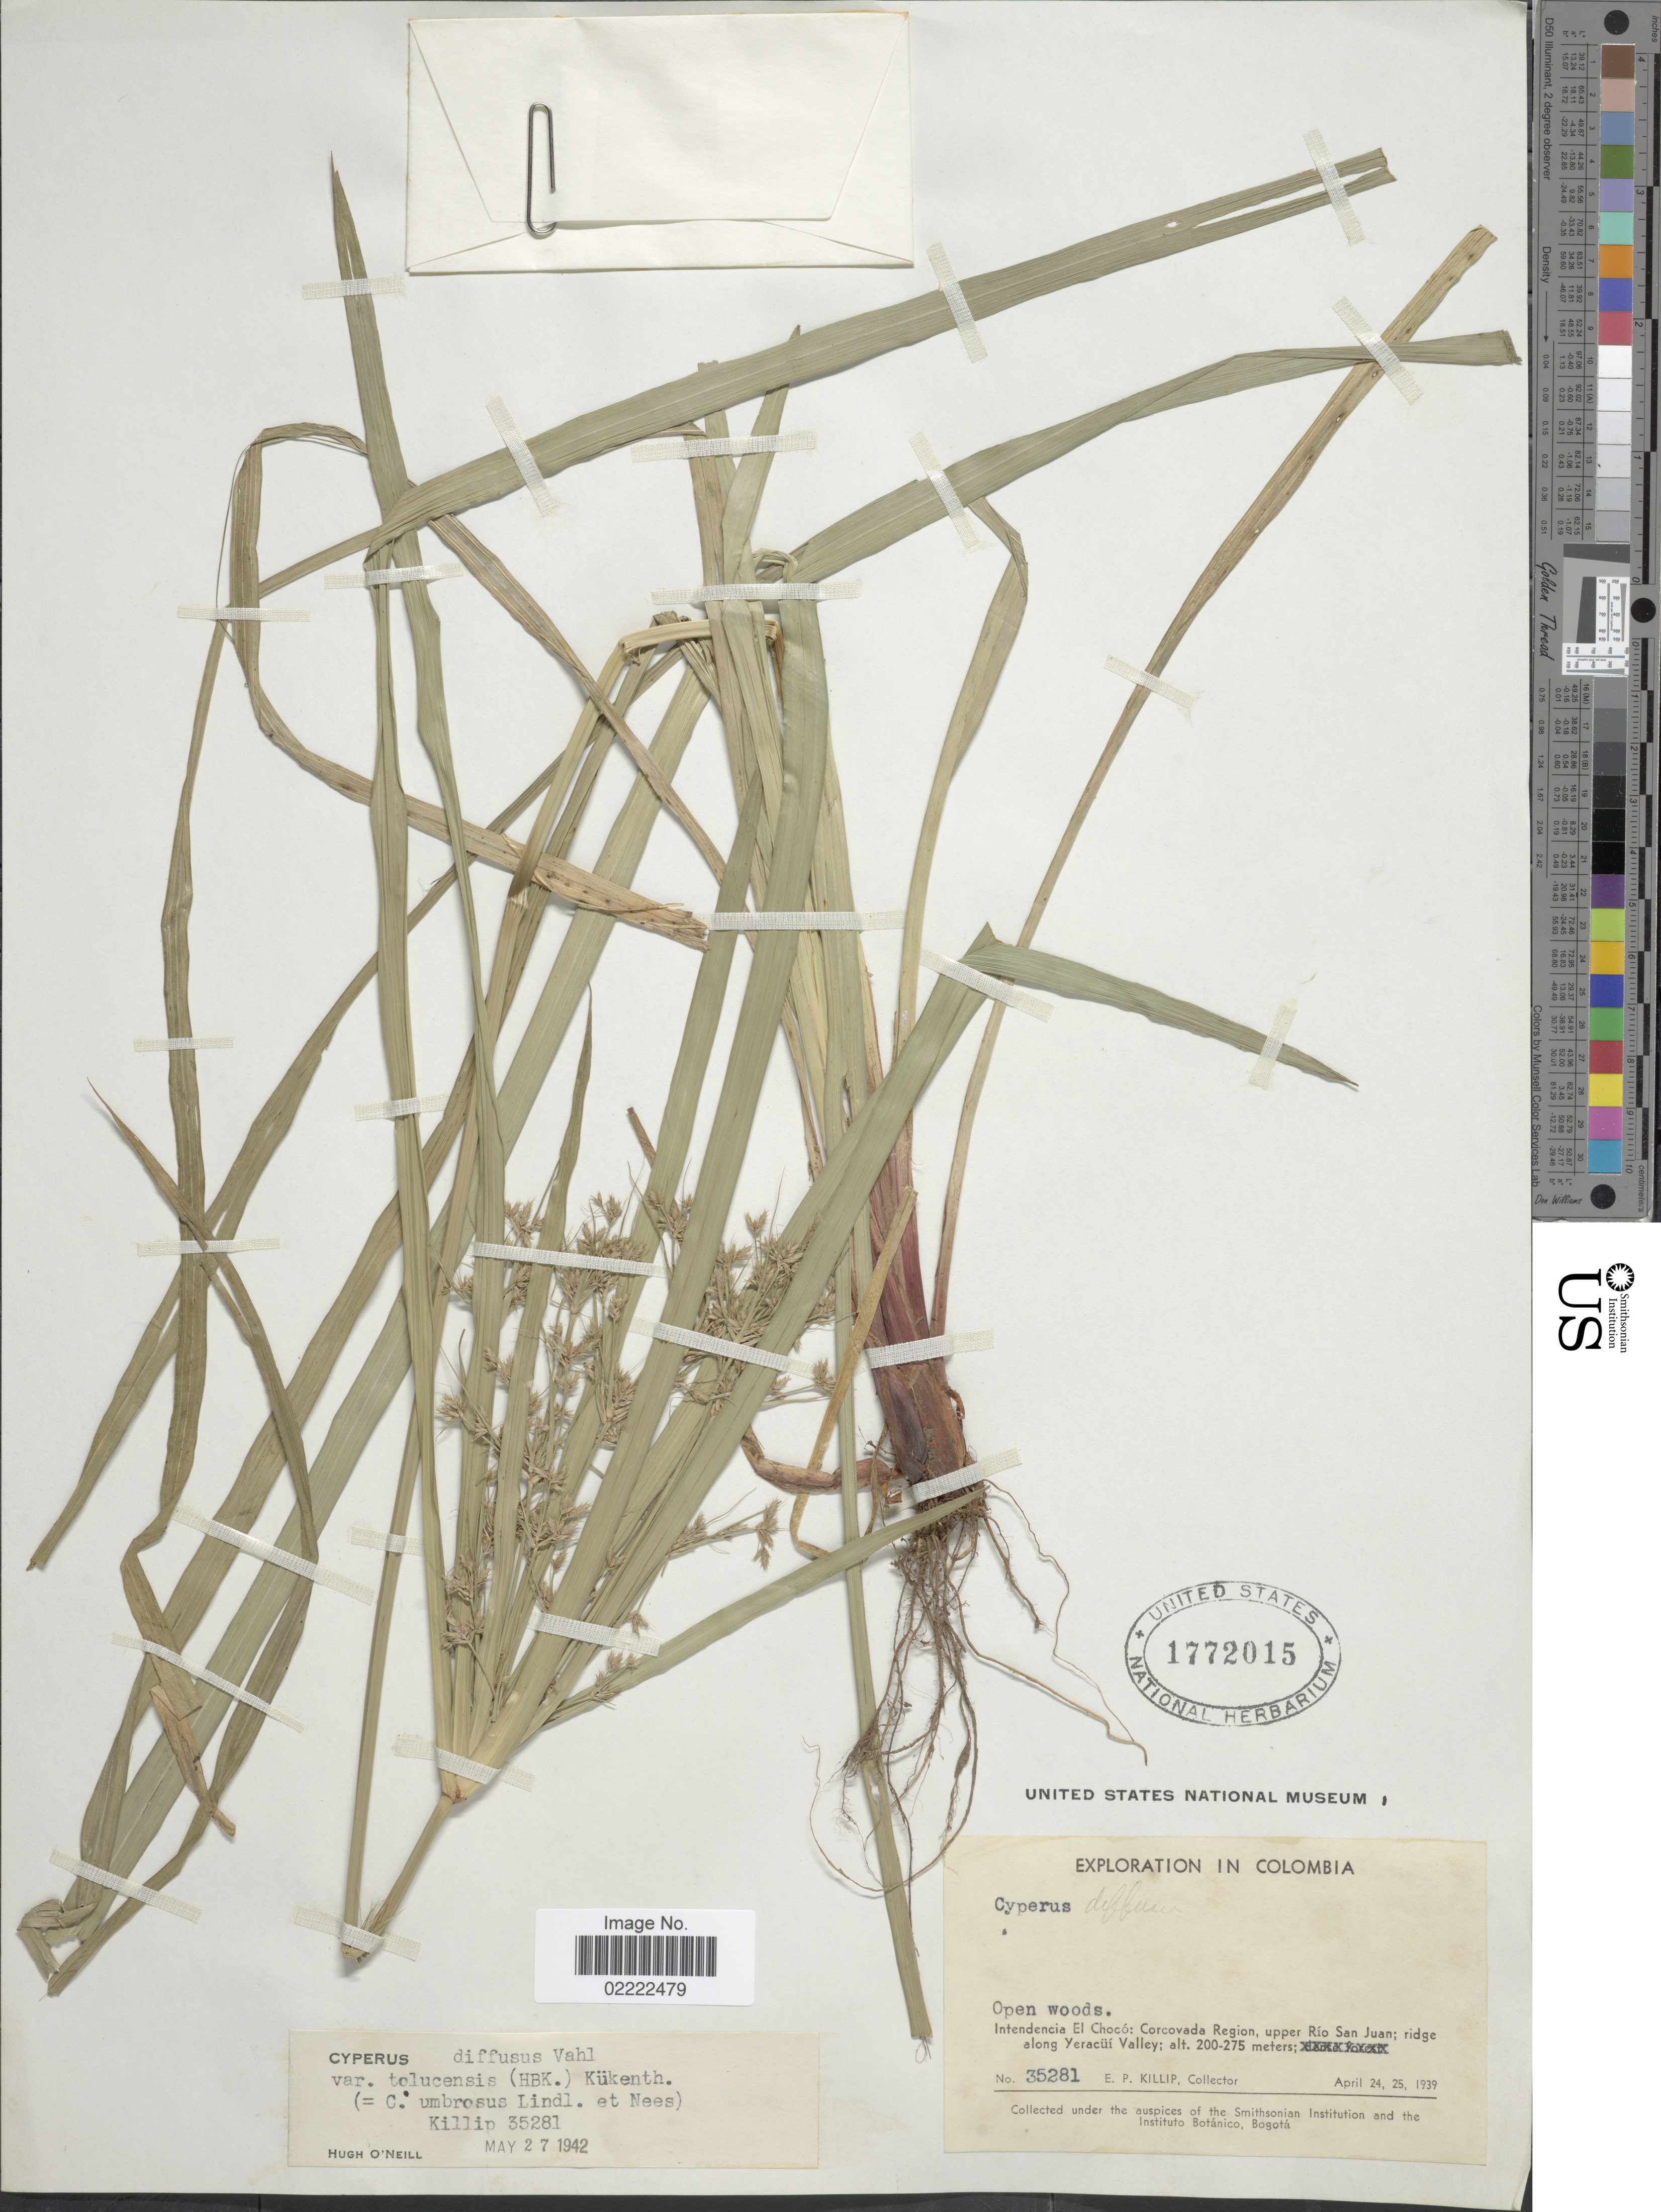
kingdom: Plantae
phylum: Tracheophyta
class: Liliopsida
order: Poales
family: Cyperaceae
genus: Cyperus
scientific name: Cyperus laxus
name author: Lam.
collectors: E. P. Killip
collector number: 35281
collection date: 1939-04-24/1939-04-25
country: Colombia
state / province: Chocó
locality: Open woods, Corcovada Region, upper Rio San Juan; ridge along Yeracui Valley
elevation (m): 200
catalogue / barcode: US 1772015